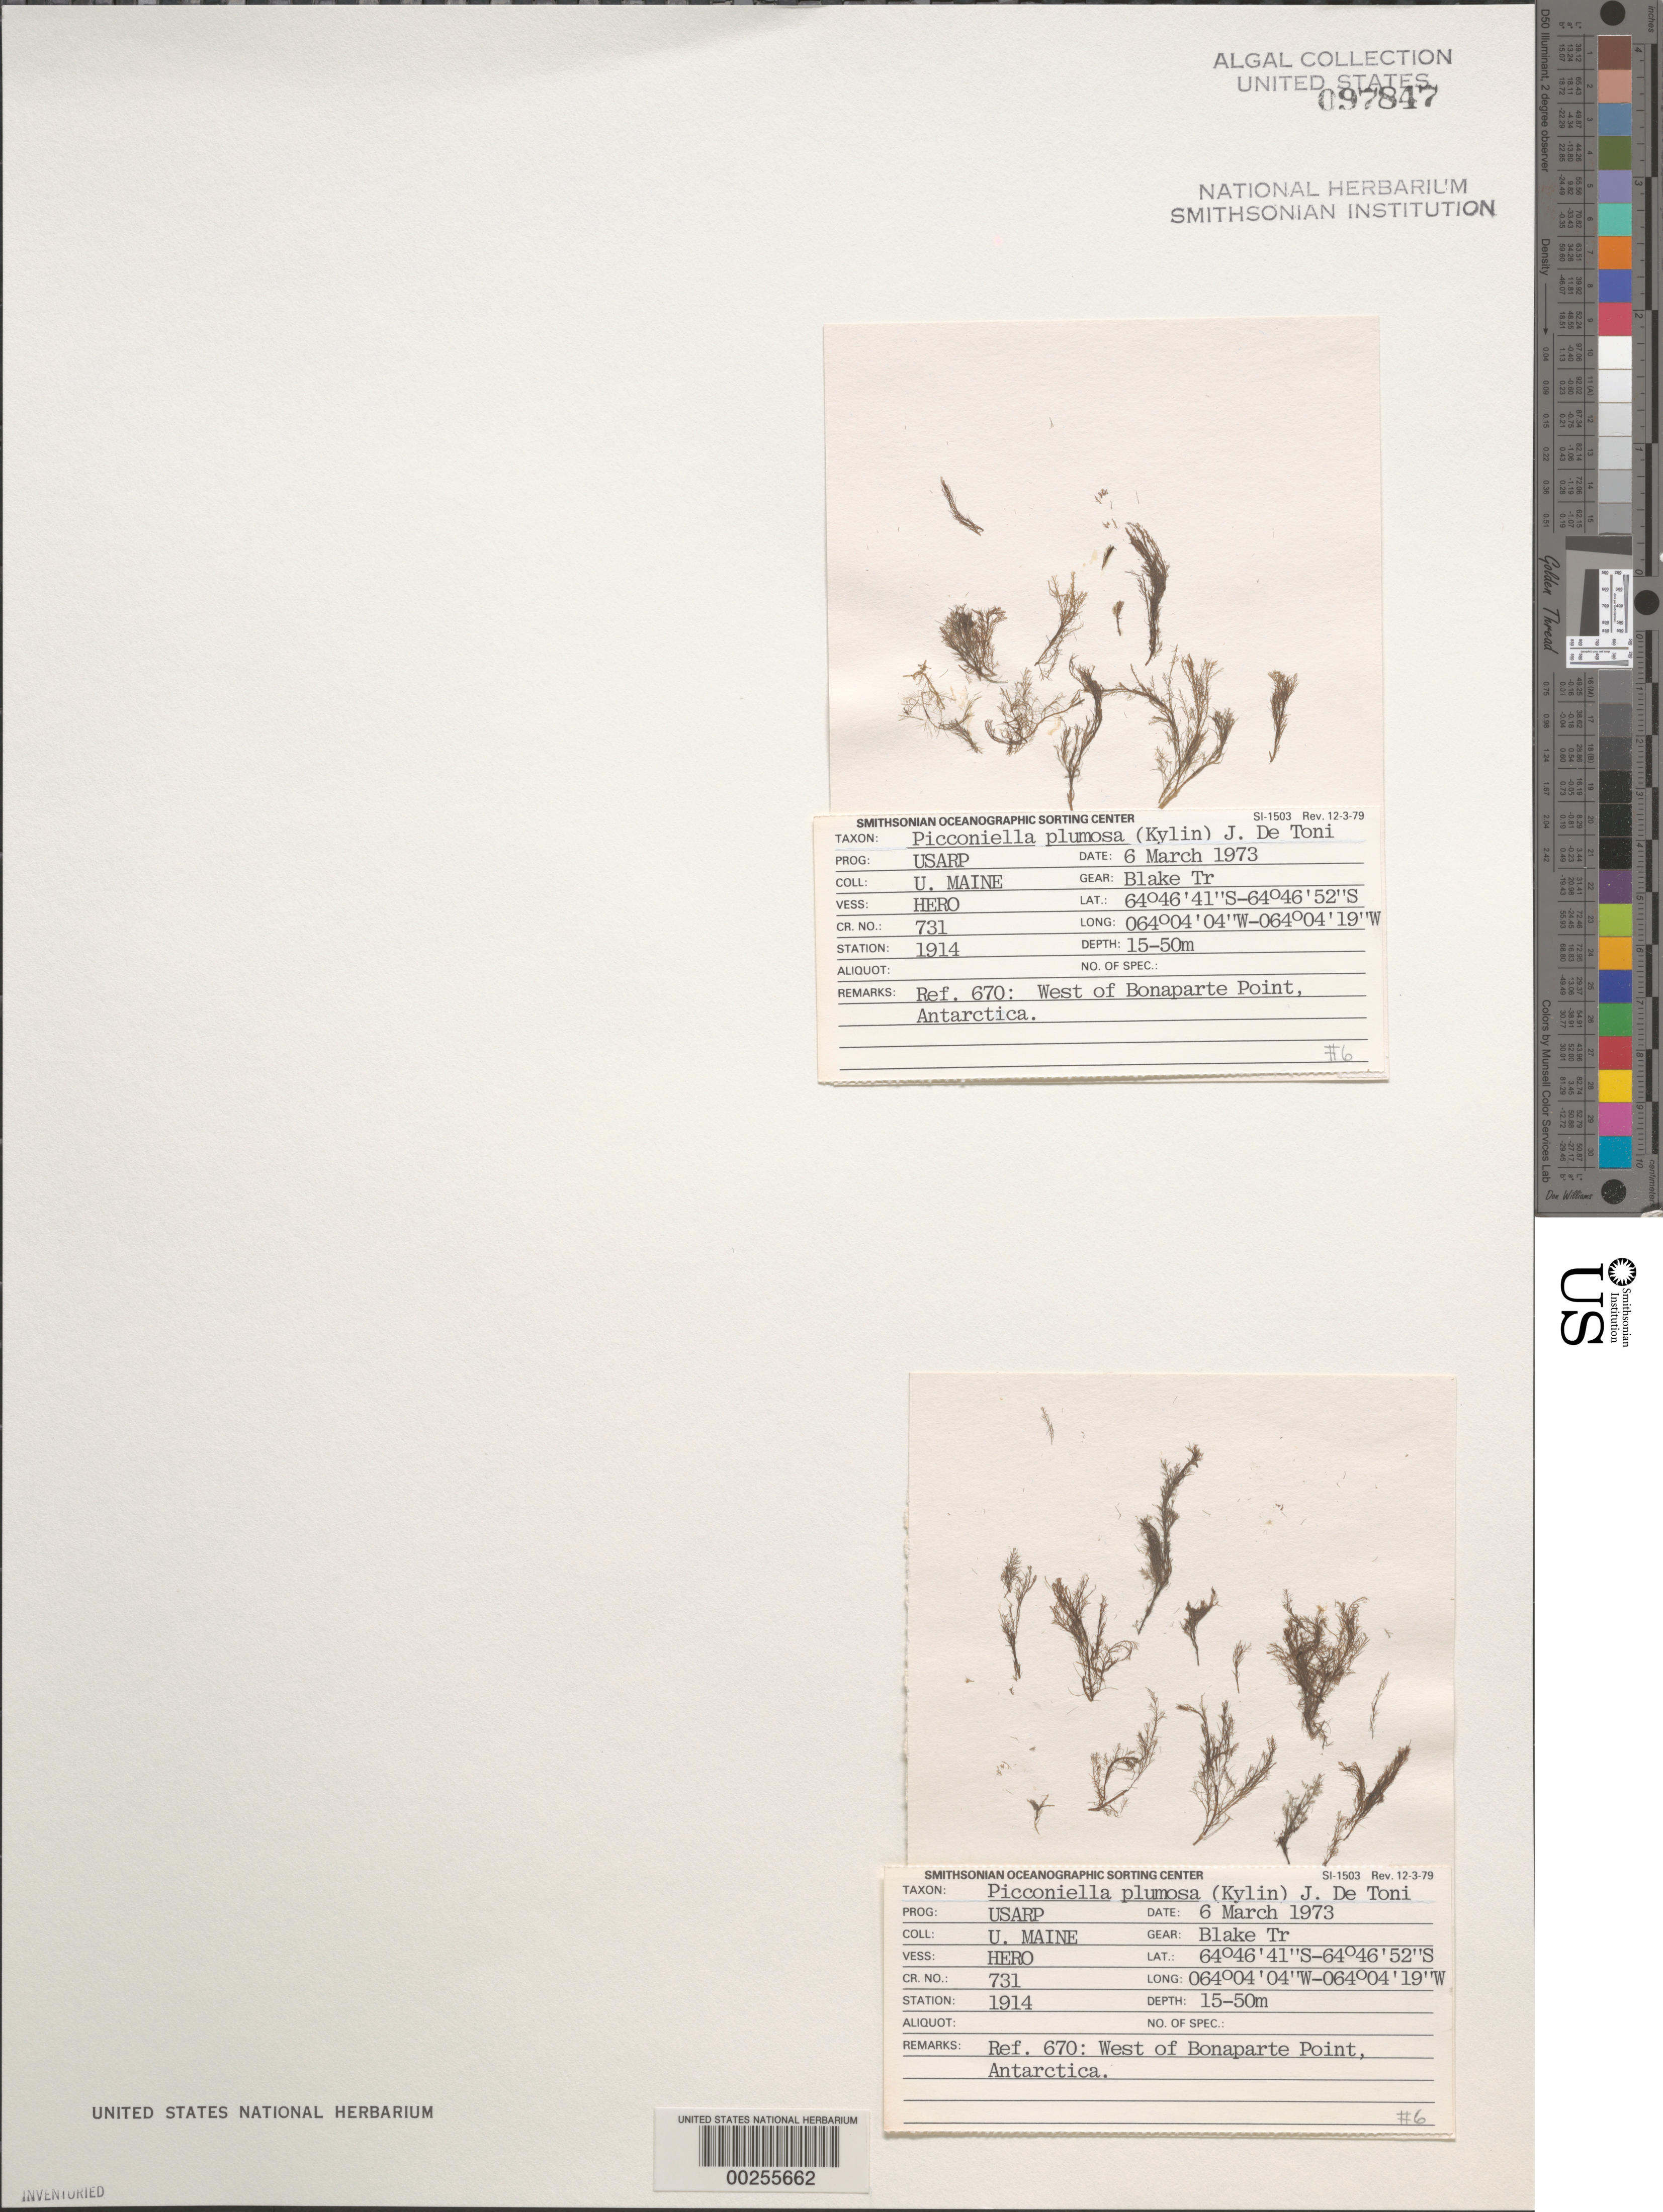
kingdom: Plantae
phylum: Rhodophyta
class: Florideophyceae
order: Ceramiales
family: Rhodomelaceae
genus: Picconiella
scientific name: Picconiella plumosa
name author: (Kylin) De Toni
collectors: University of Maine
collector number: Station 1914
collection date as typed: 06 Mar 1973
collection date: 1973-03-06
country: Antarctica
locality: Antarctic Peninsula, west of Bonaparte Point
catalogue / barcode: US 97847